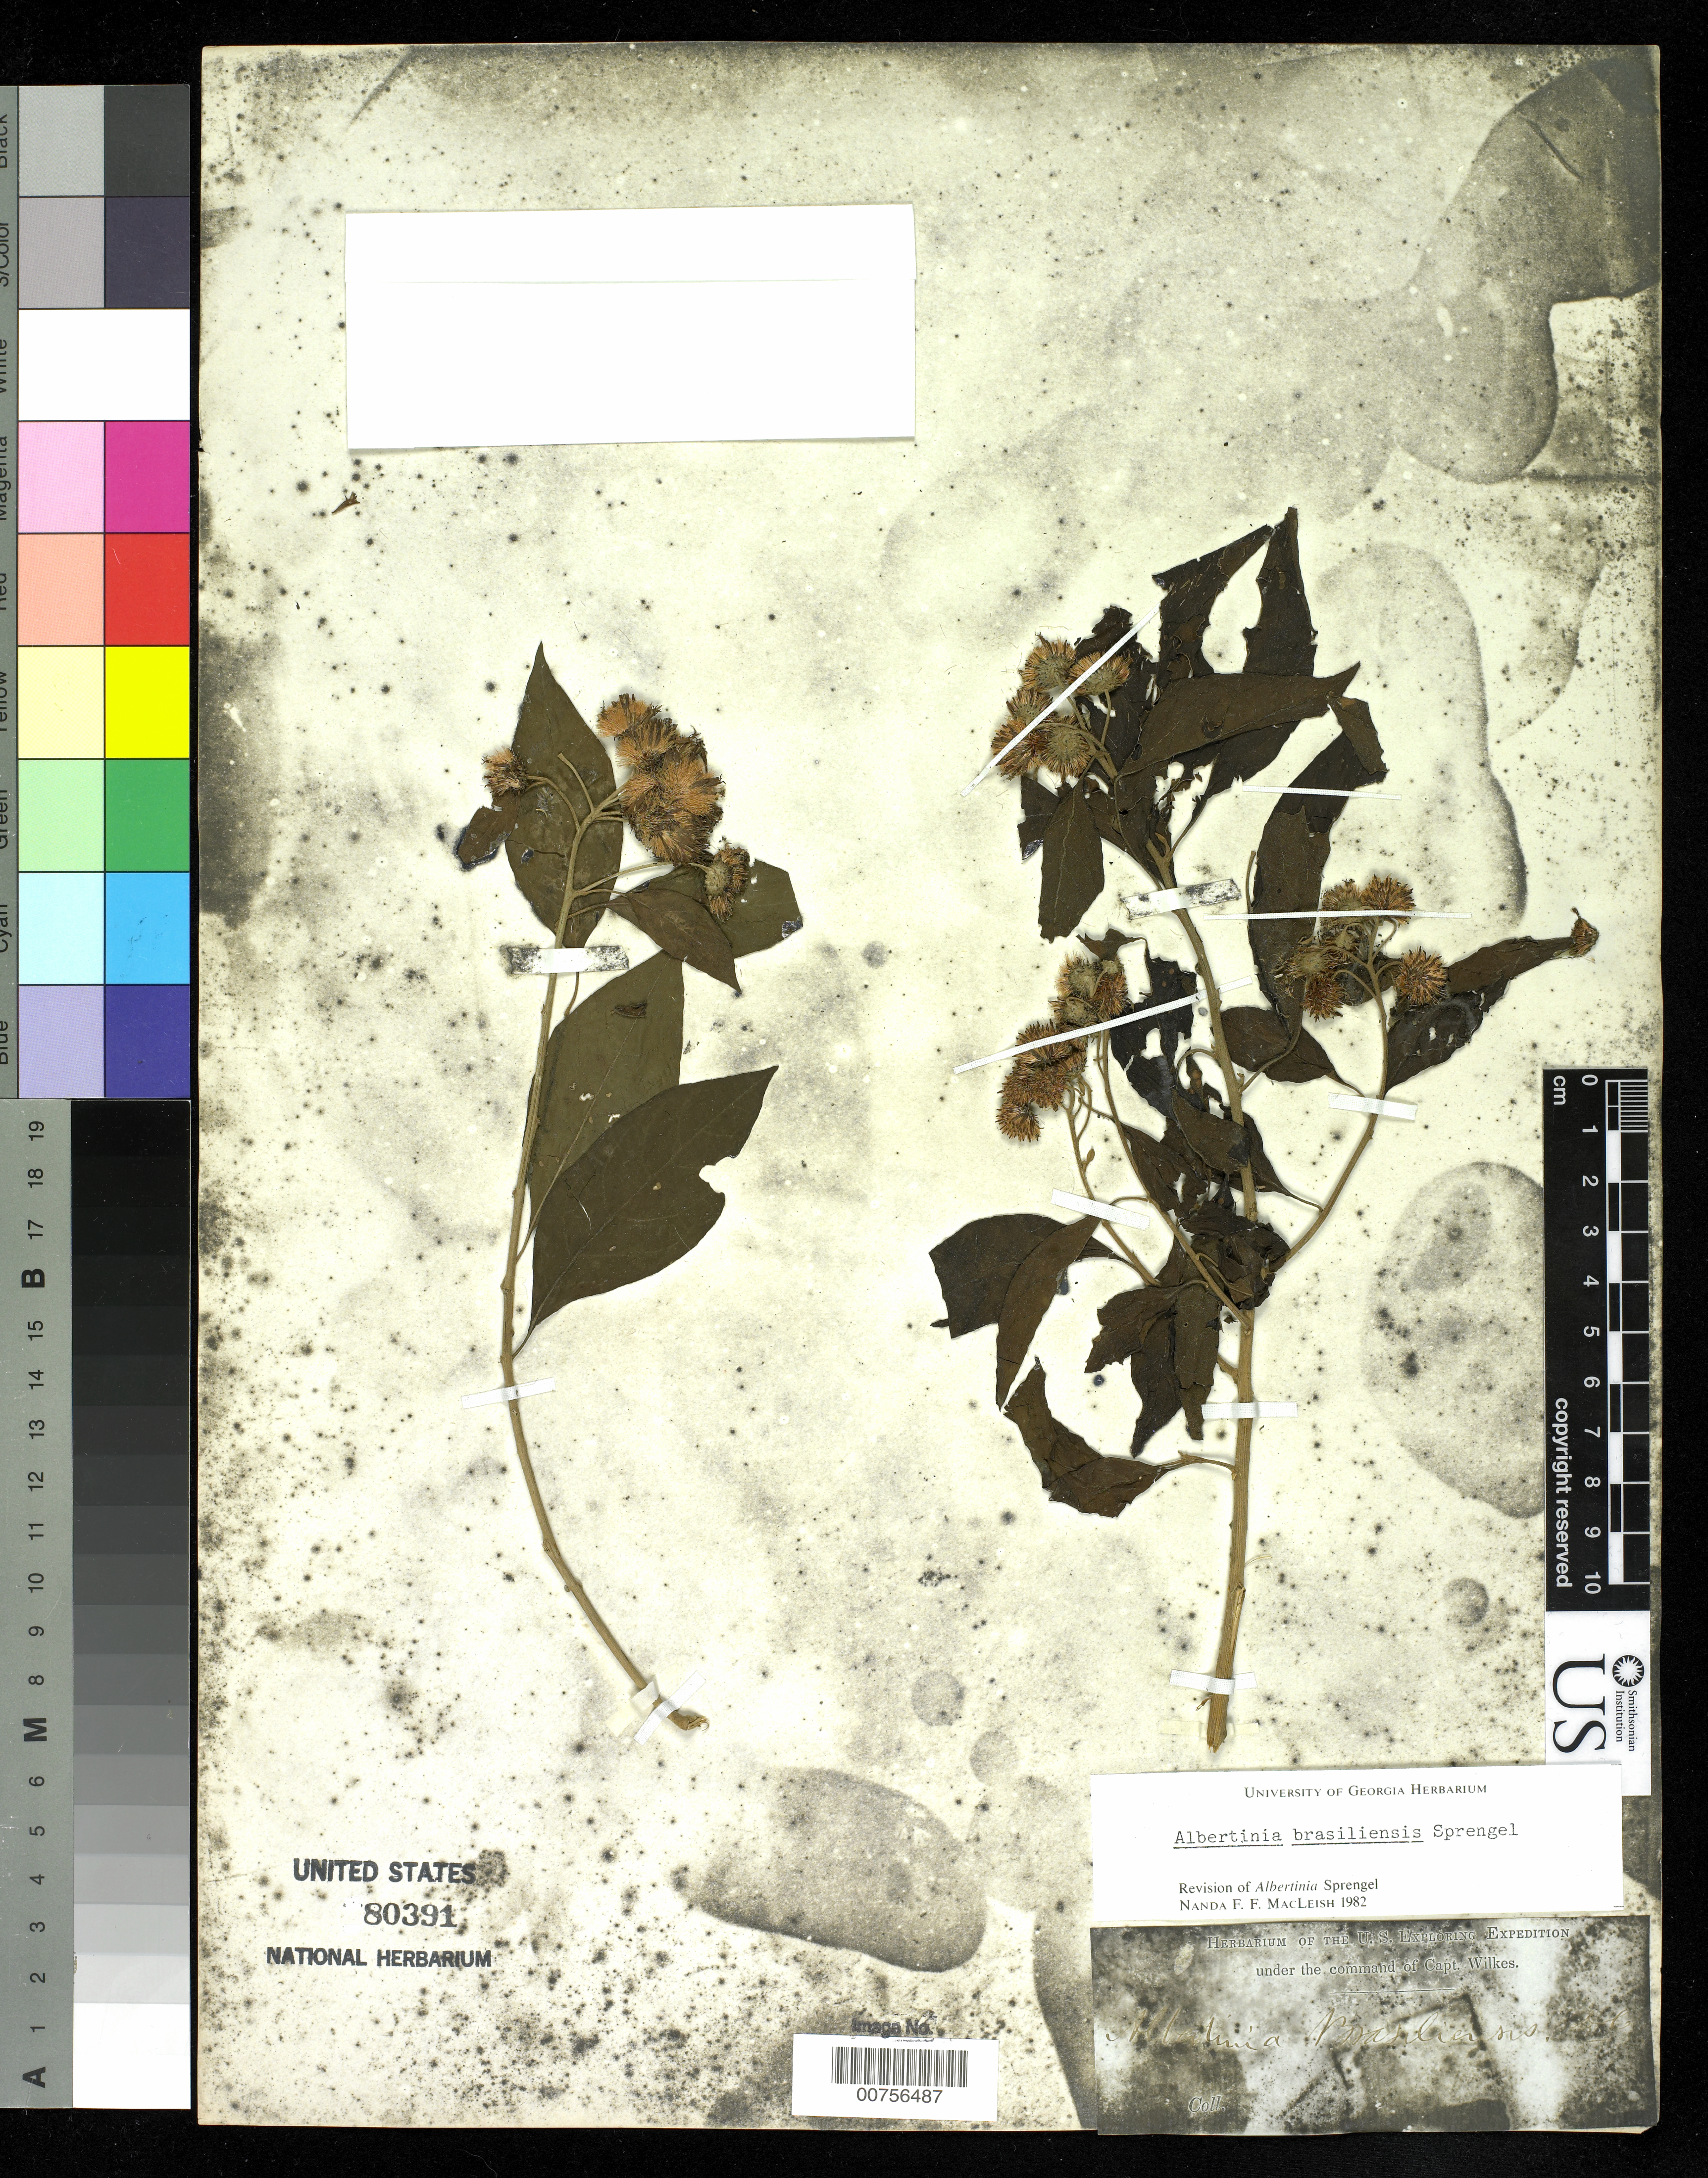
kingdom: Plantae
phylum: Tracheophyta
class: Magnoliopsida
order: Asterales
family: Asteraceae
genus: Albertinia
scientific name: Albertinia brasiliensis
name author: Spreng.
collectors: Wilkes Explor. Exped.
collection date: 1838/1842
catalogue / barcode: US 80391